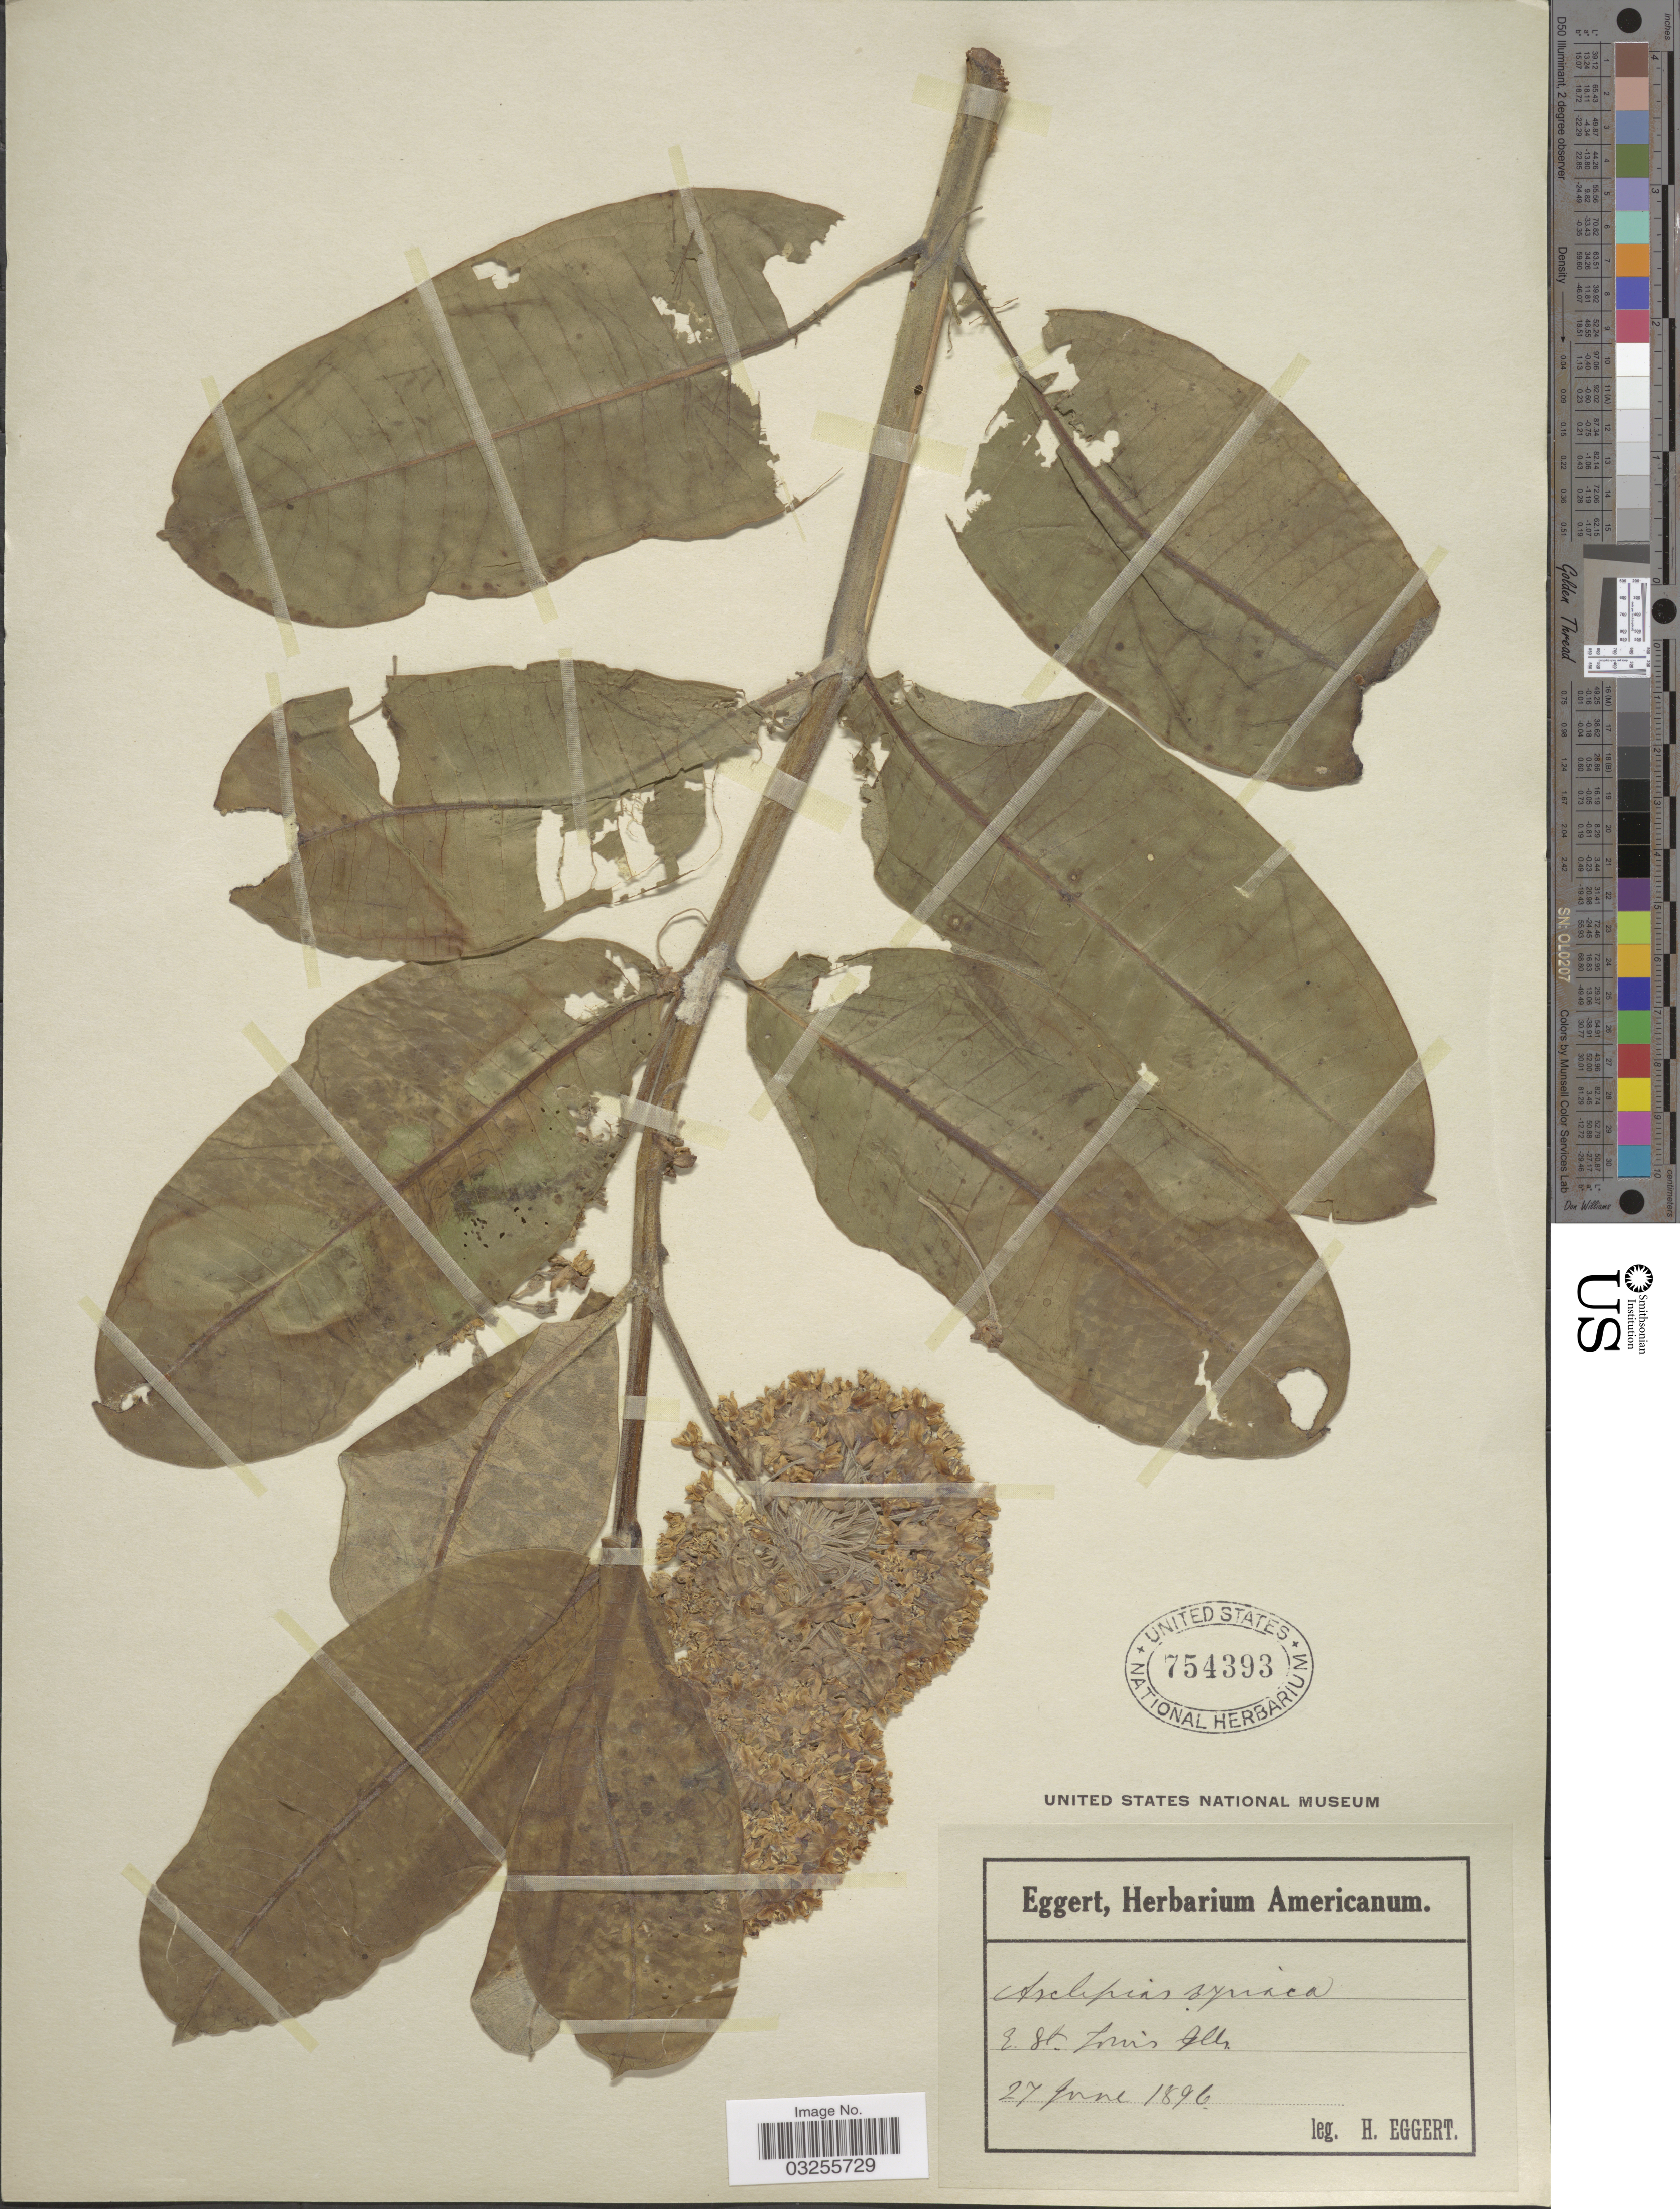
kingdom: Plantae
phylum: Tracheophyta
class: Magnoliopsida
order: Gentianales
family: Apocynaceae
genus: Asclepias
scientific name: Asclepias syriaca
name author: L.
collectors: H. Eggert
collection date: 1896-06-27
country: United States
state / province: Illinois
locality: E. St. Louis.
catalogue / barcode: US 754393